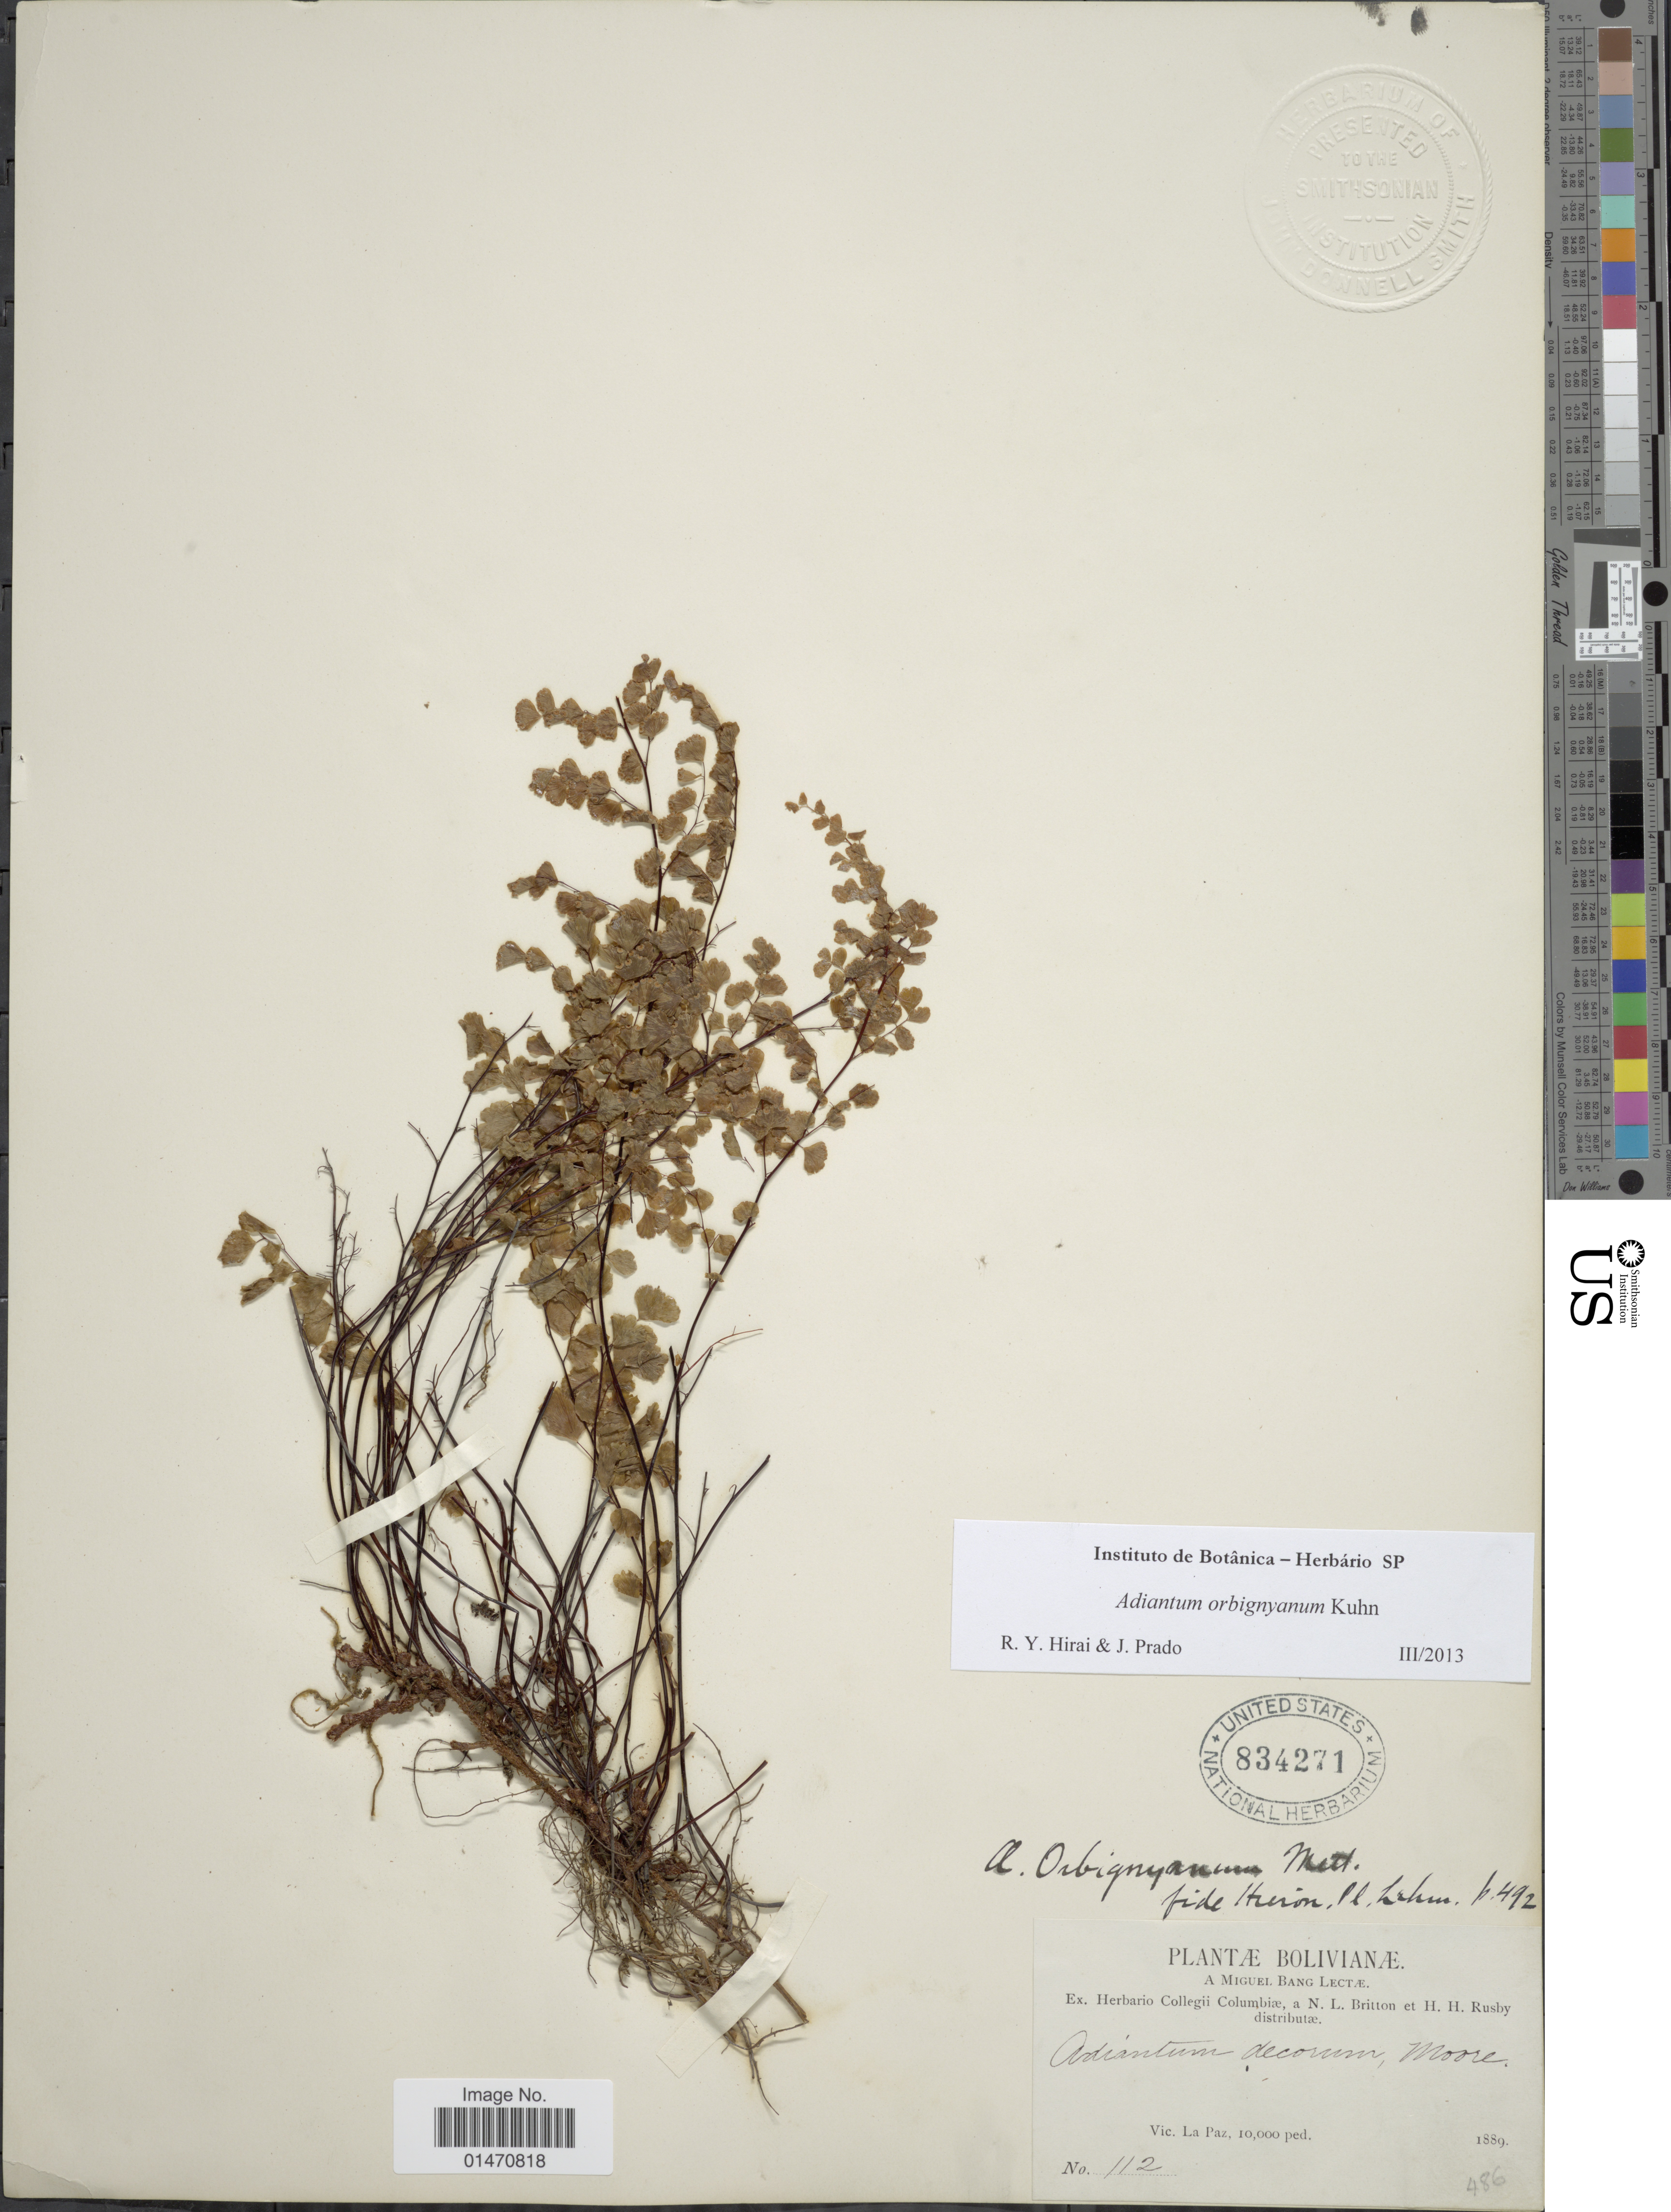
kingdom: Plantae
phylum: Tracheophyta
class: Polypodiopsida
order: Polypodiales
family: Pteridaceae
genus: Adiantum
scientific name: Adiantum orbignyanum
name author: Kuhn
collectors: M. Bang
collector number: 112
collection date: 1889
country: Bolivia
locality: Bolivianae, Vic. La Paz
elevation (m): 3048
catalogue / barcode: US 834271